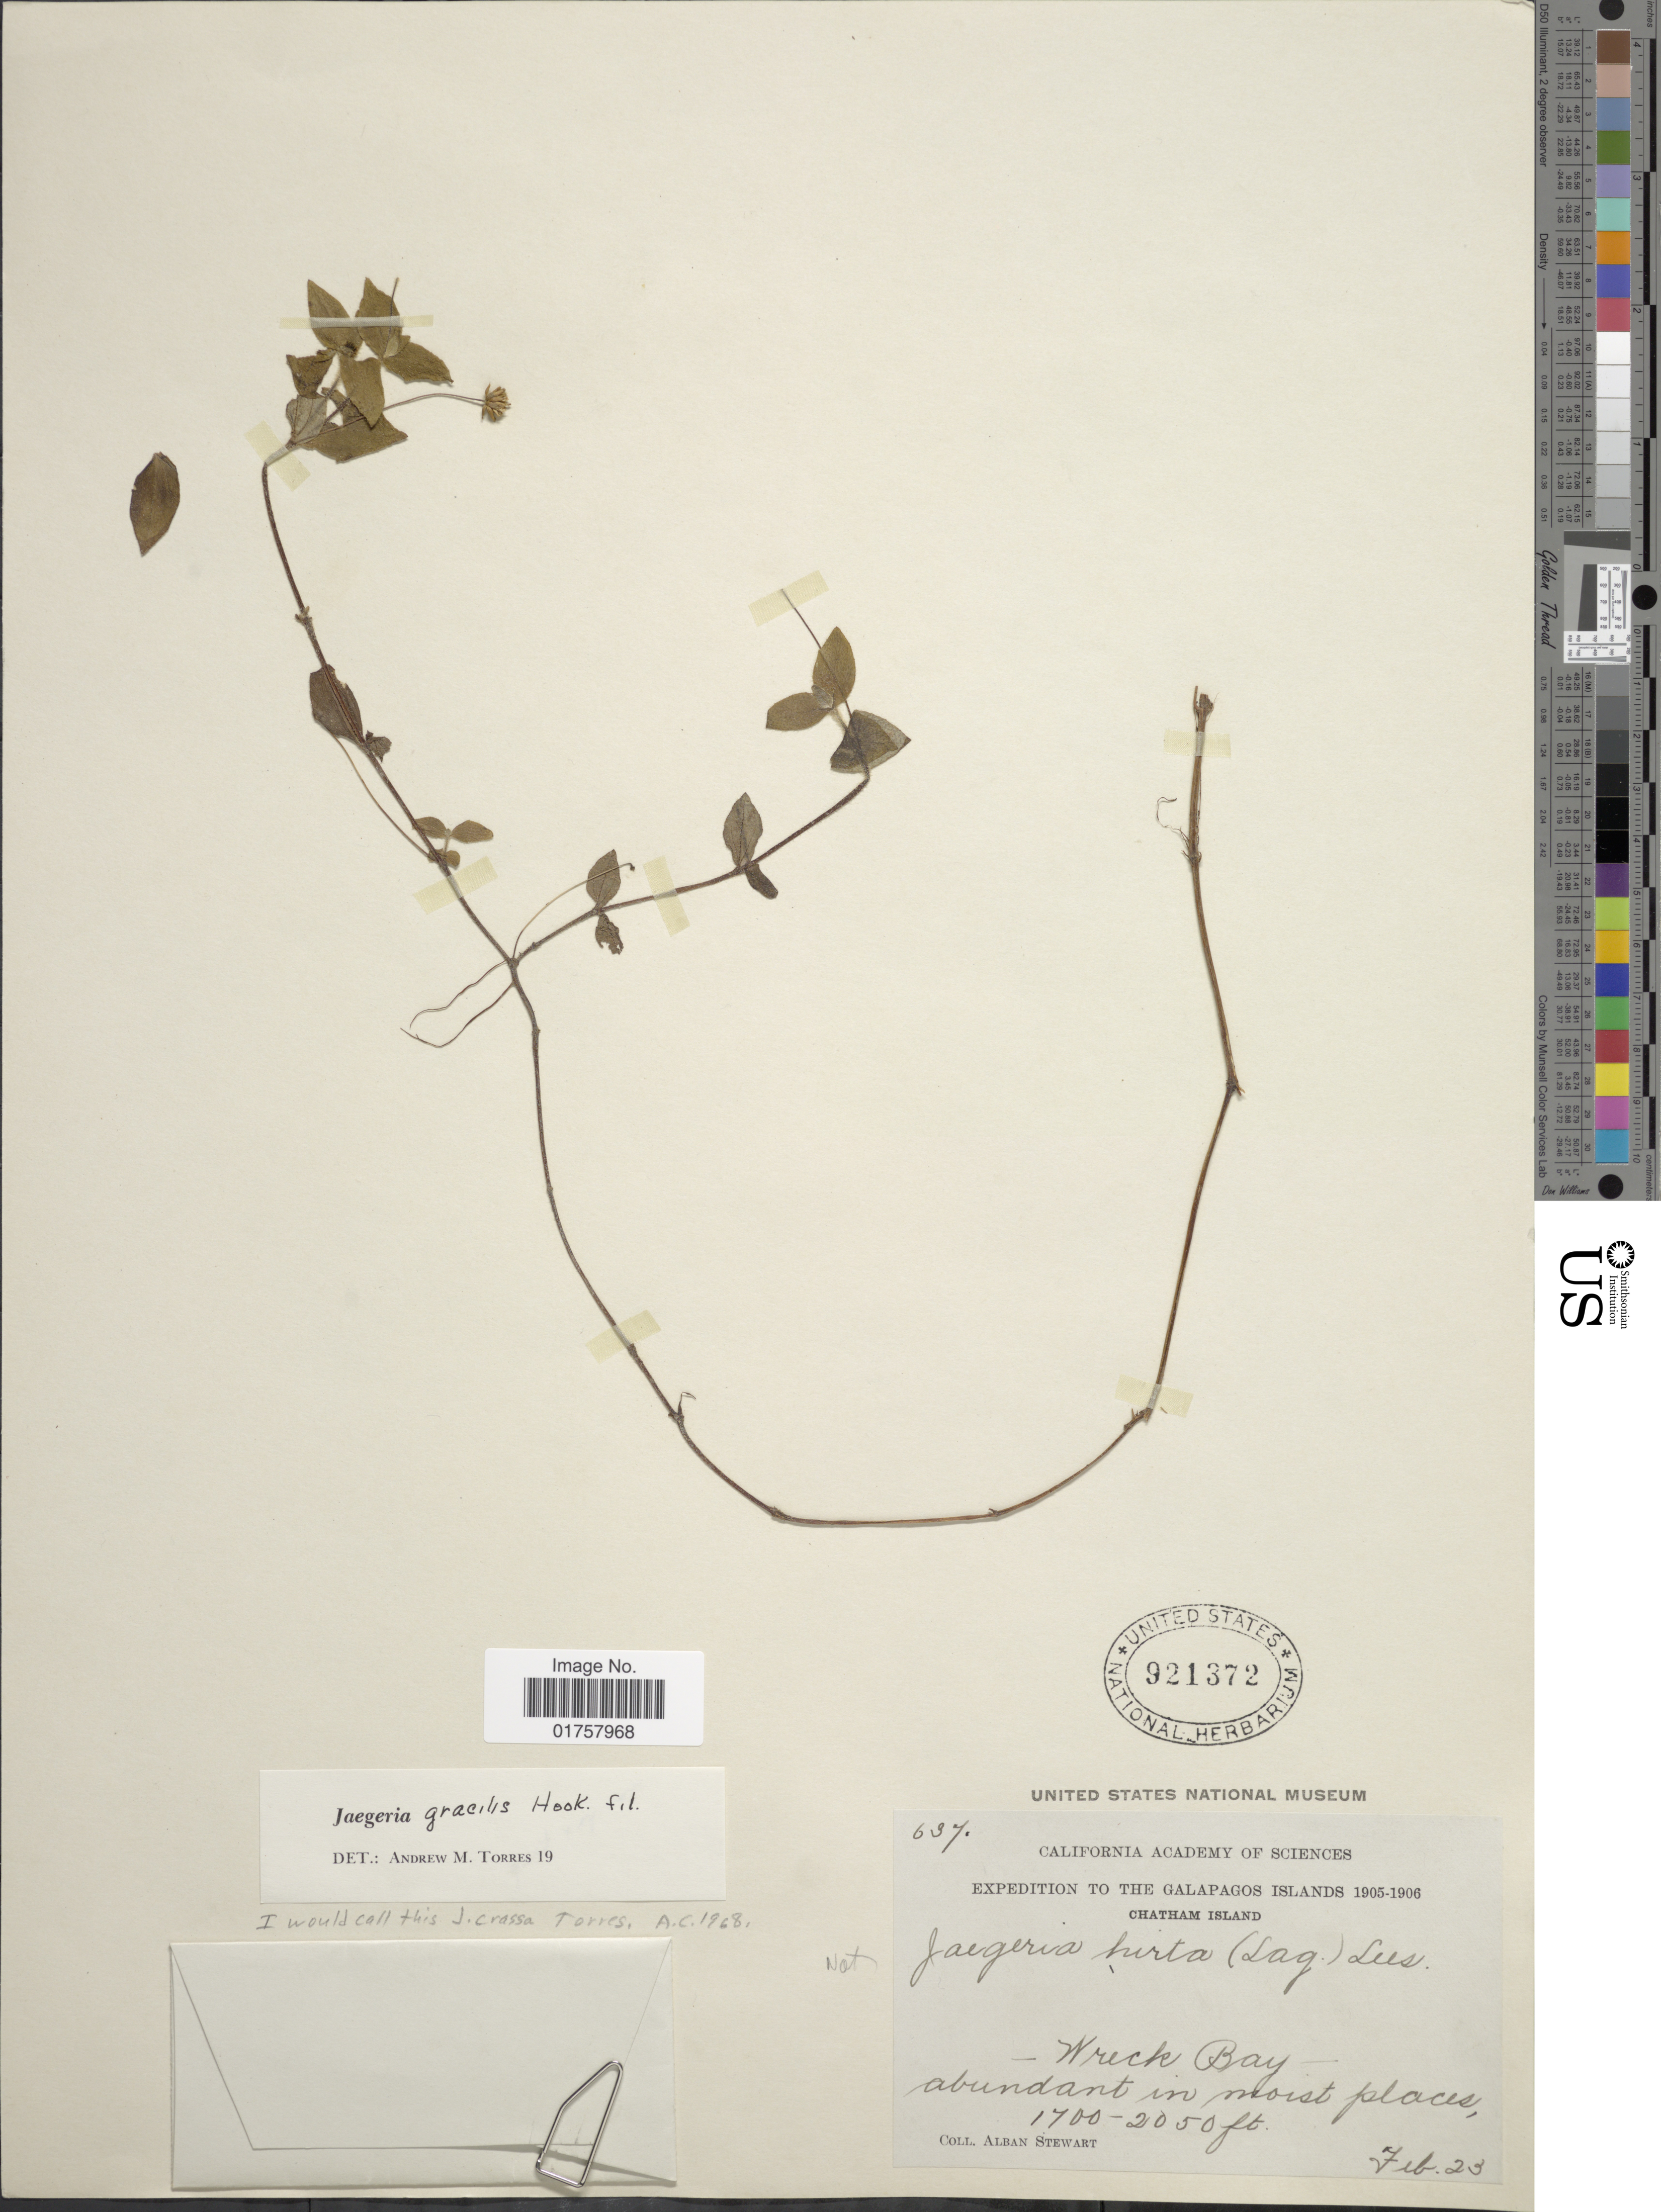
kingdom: Plantae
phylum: Tracheophyta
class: Magnoliopsida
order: Asterales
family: Asteraceae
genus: Jaegeria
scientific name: Jaegeria gracilis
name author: Hook. f.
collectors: A. Stewart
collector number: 637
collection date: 1905-02-23/1906-02-23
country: Ecuador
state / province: Colón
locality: To The Galapagos Islands, Chatham Island, Wreck Bay, abundant in moist places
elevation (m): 518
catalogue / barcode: US 921372